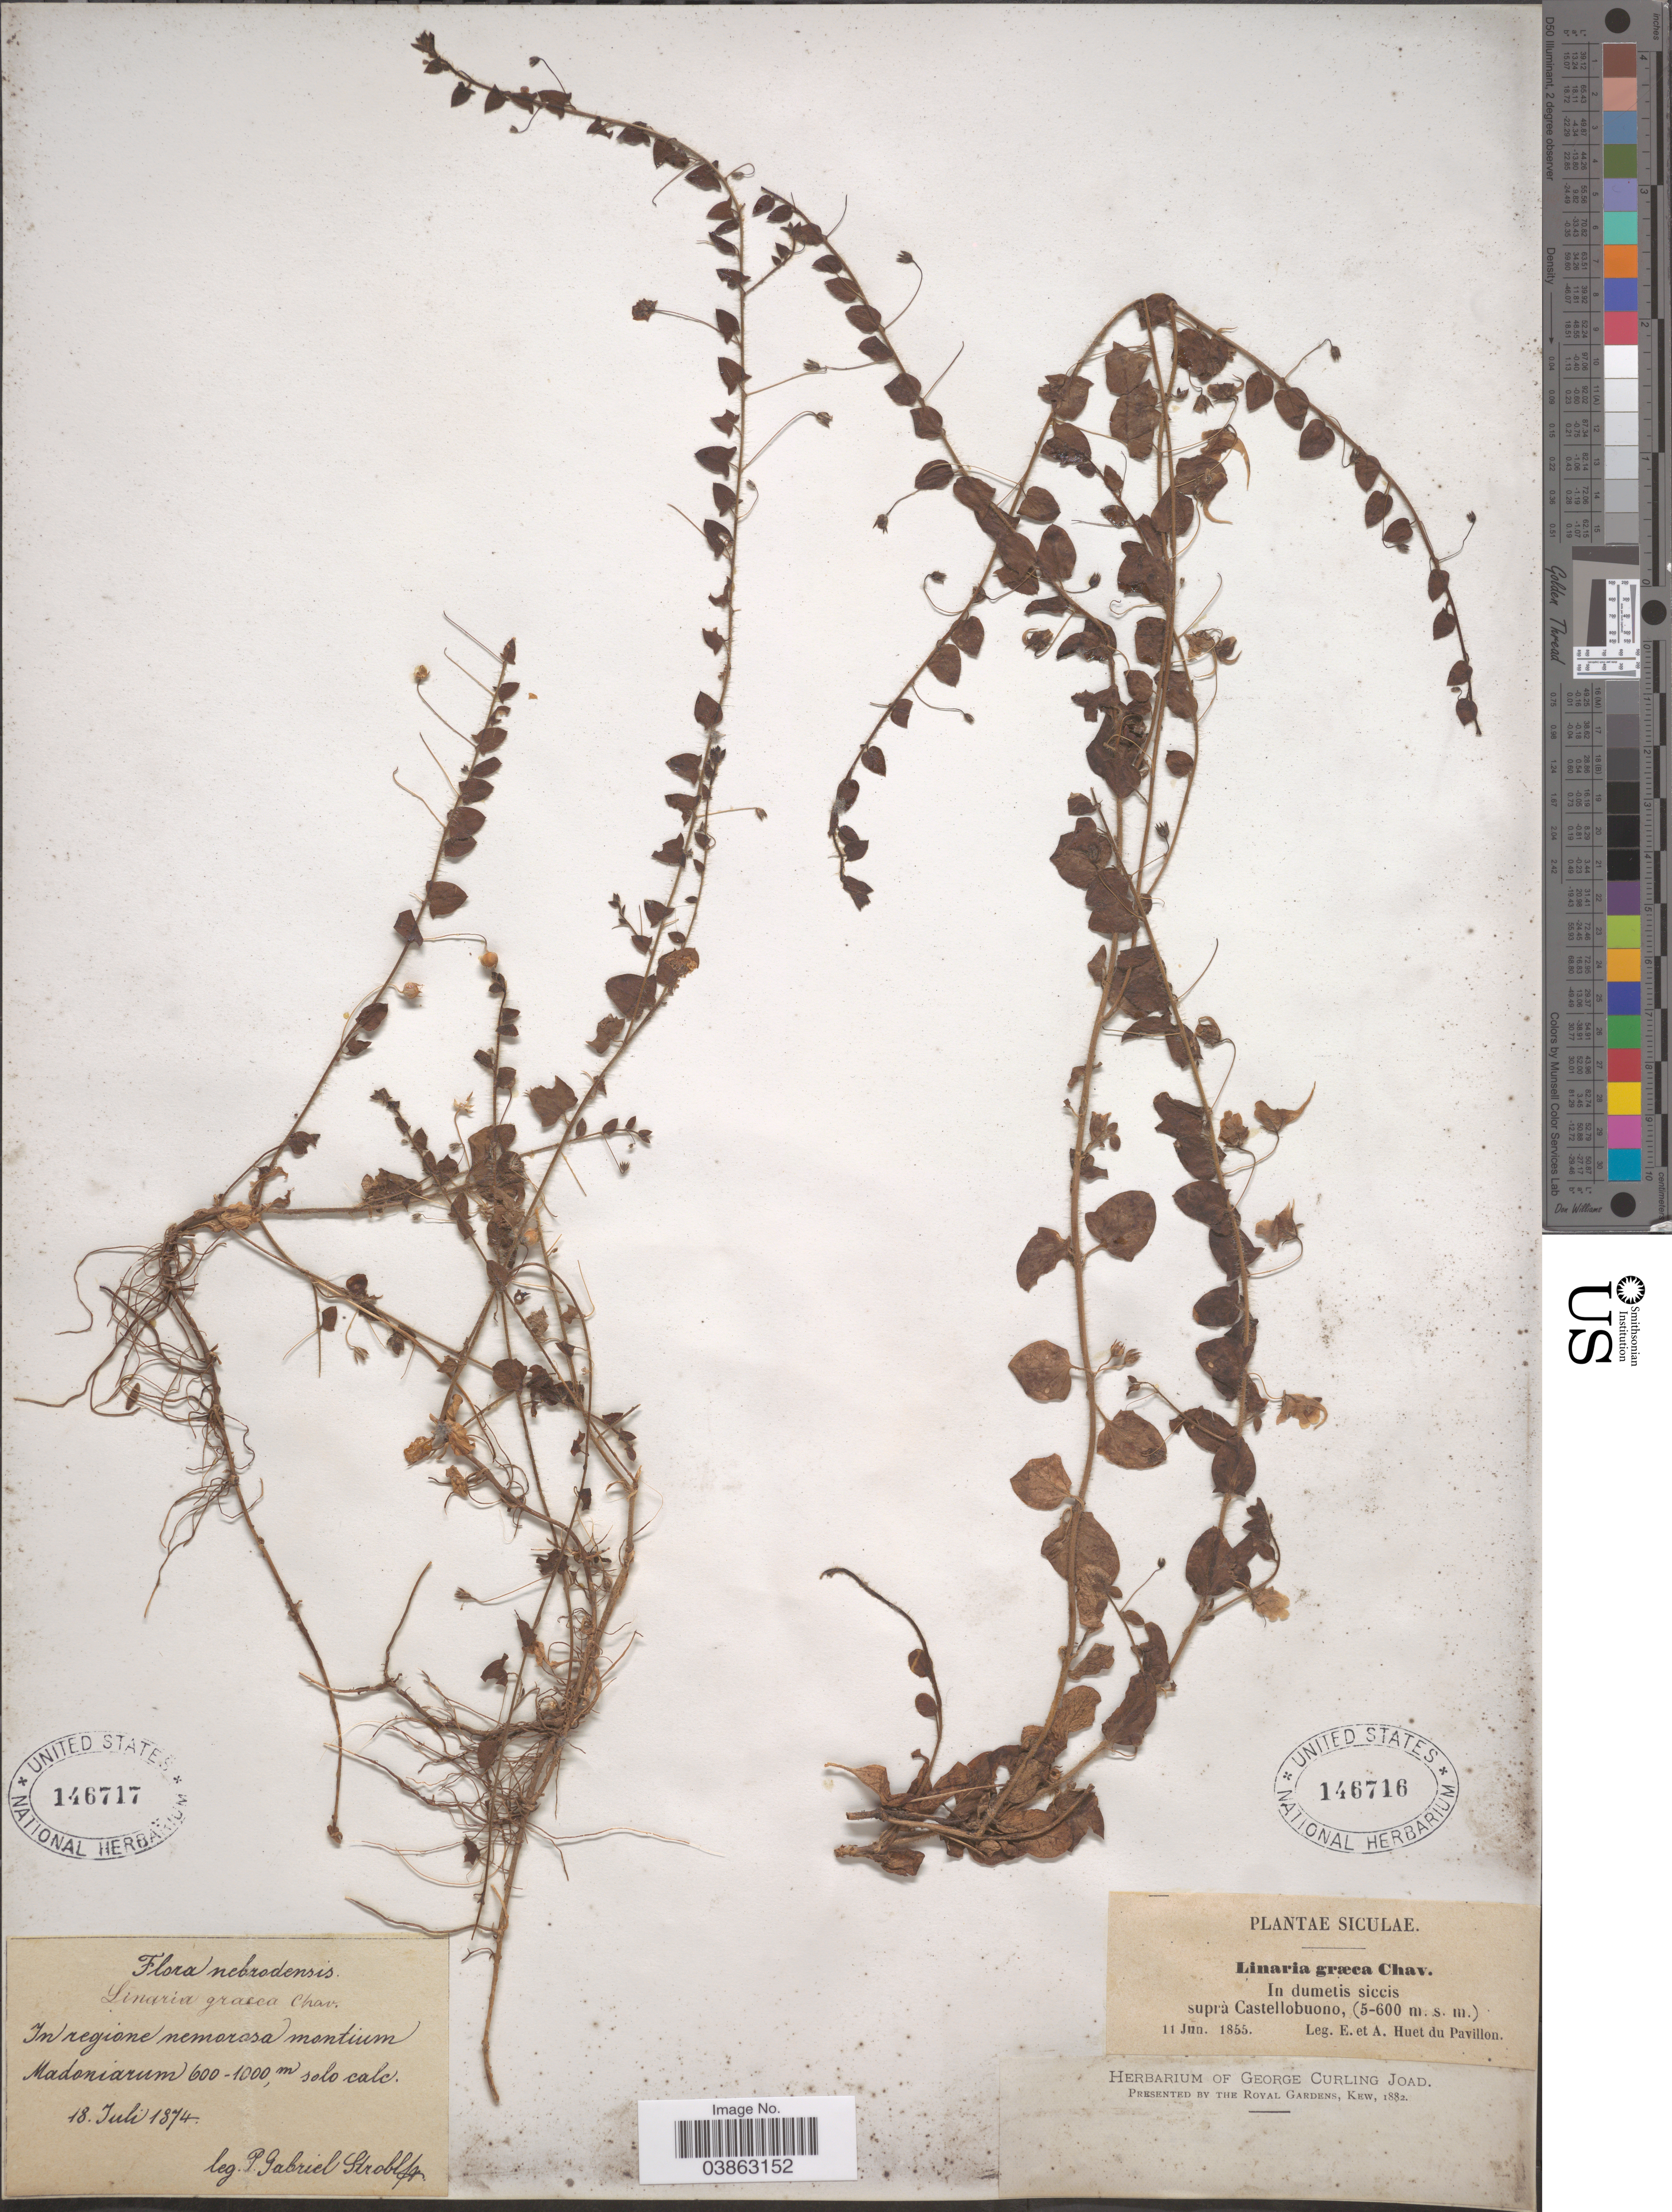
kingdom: Plantae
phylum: Tracheophyta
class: Magnoliopsida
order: Lamiales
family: Plantaginaceae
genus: Linaria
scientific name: Linaria graeca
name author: Chav.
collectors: E. Huet du Pavillon & A. Huet du Pavillon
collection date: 1855-06-11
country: Italy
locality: Siculae. In dumetis siccis suprà Castellobuono.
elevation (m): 500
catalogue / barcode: US 146716-2